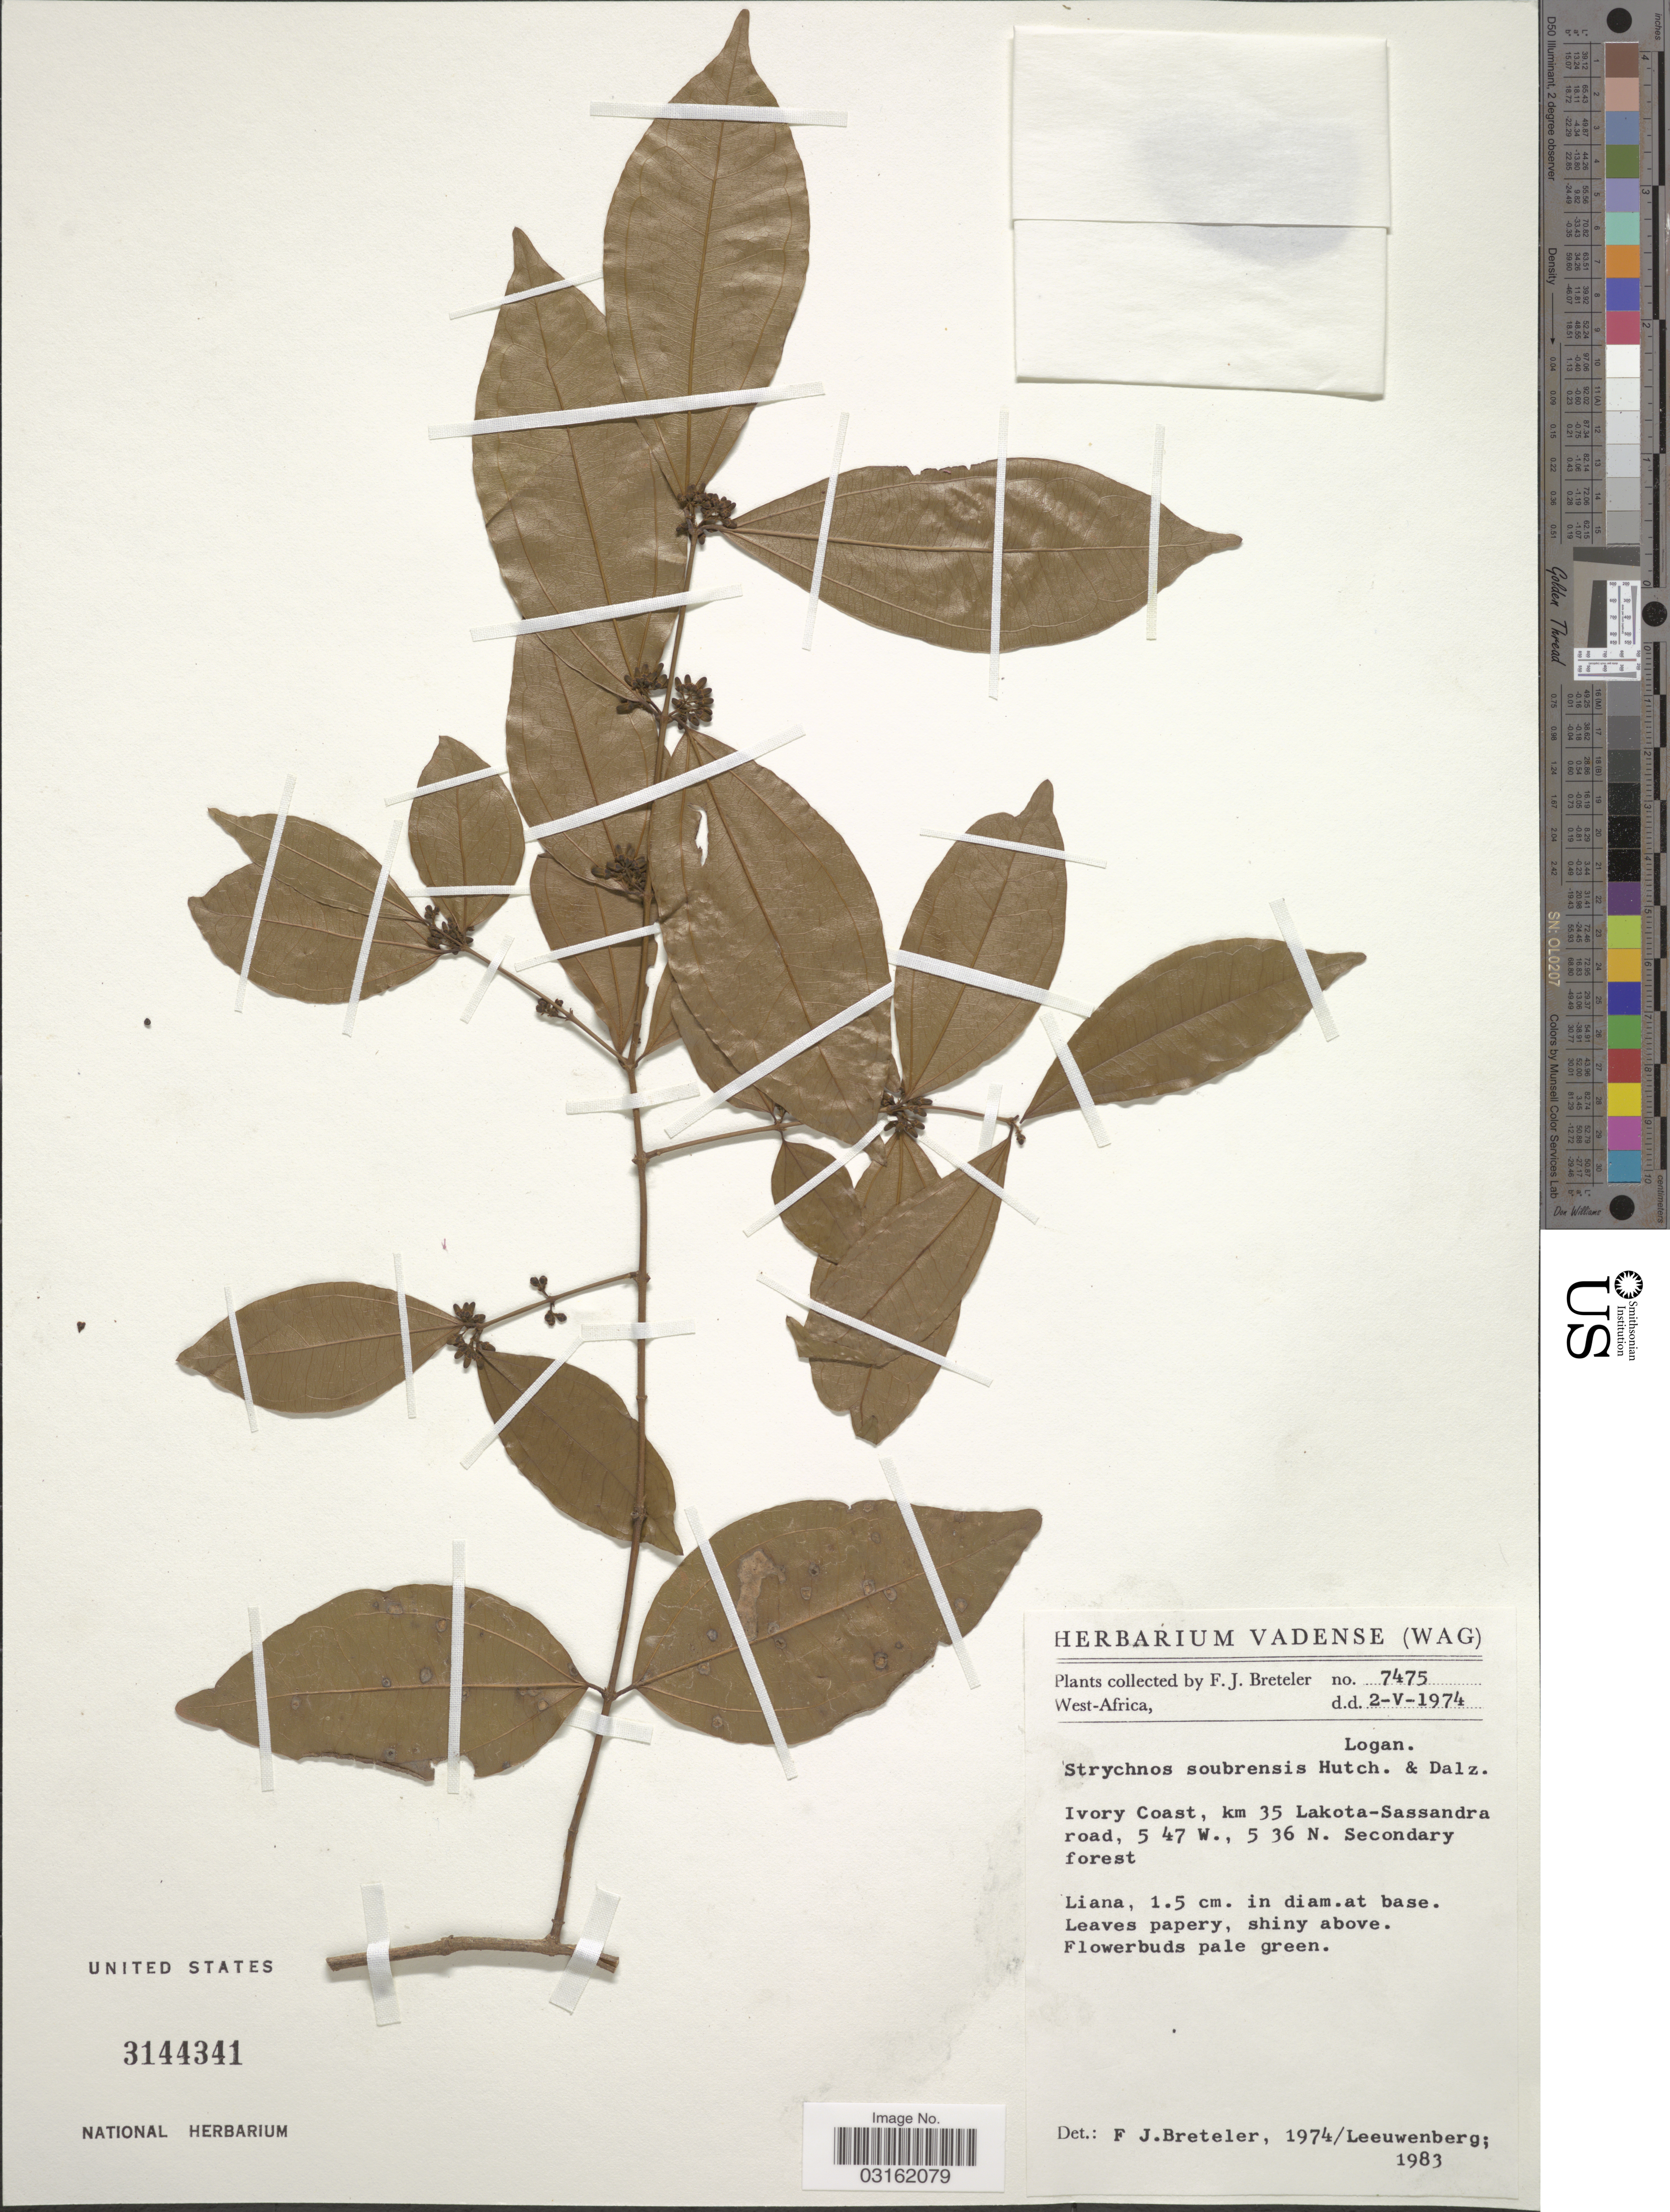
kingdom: Plantae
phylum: Tracheophyta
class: Magnoliopsida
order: Gentianales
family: Loganiaceae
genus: Strychnos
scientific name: Strychnos soubrensis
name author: Hutch. & Dalziel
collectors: F. J. Breteler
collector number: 7475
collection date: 1974-05-02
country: Ivory Coast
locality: Km 35 Lakota-Sassandra road.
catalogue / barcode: US 3144341